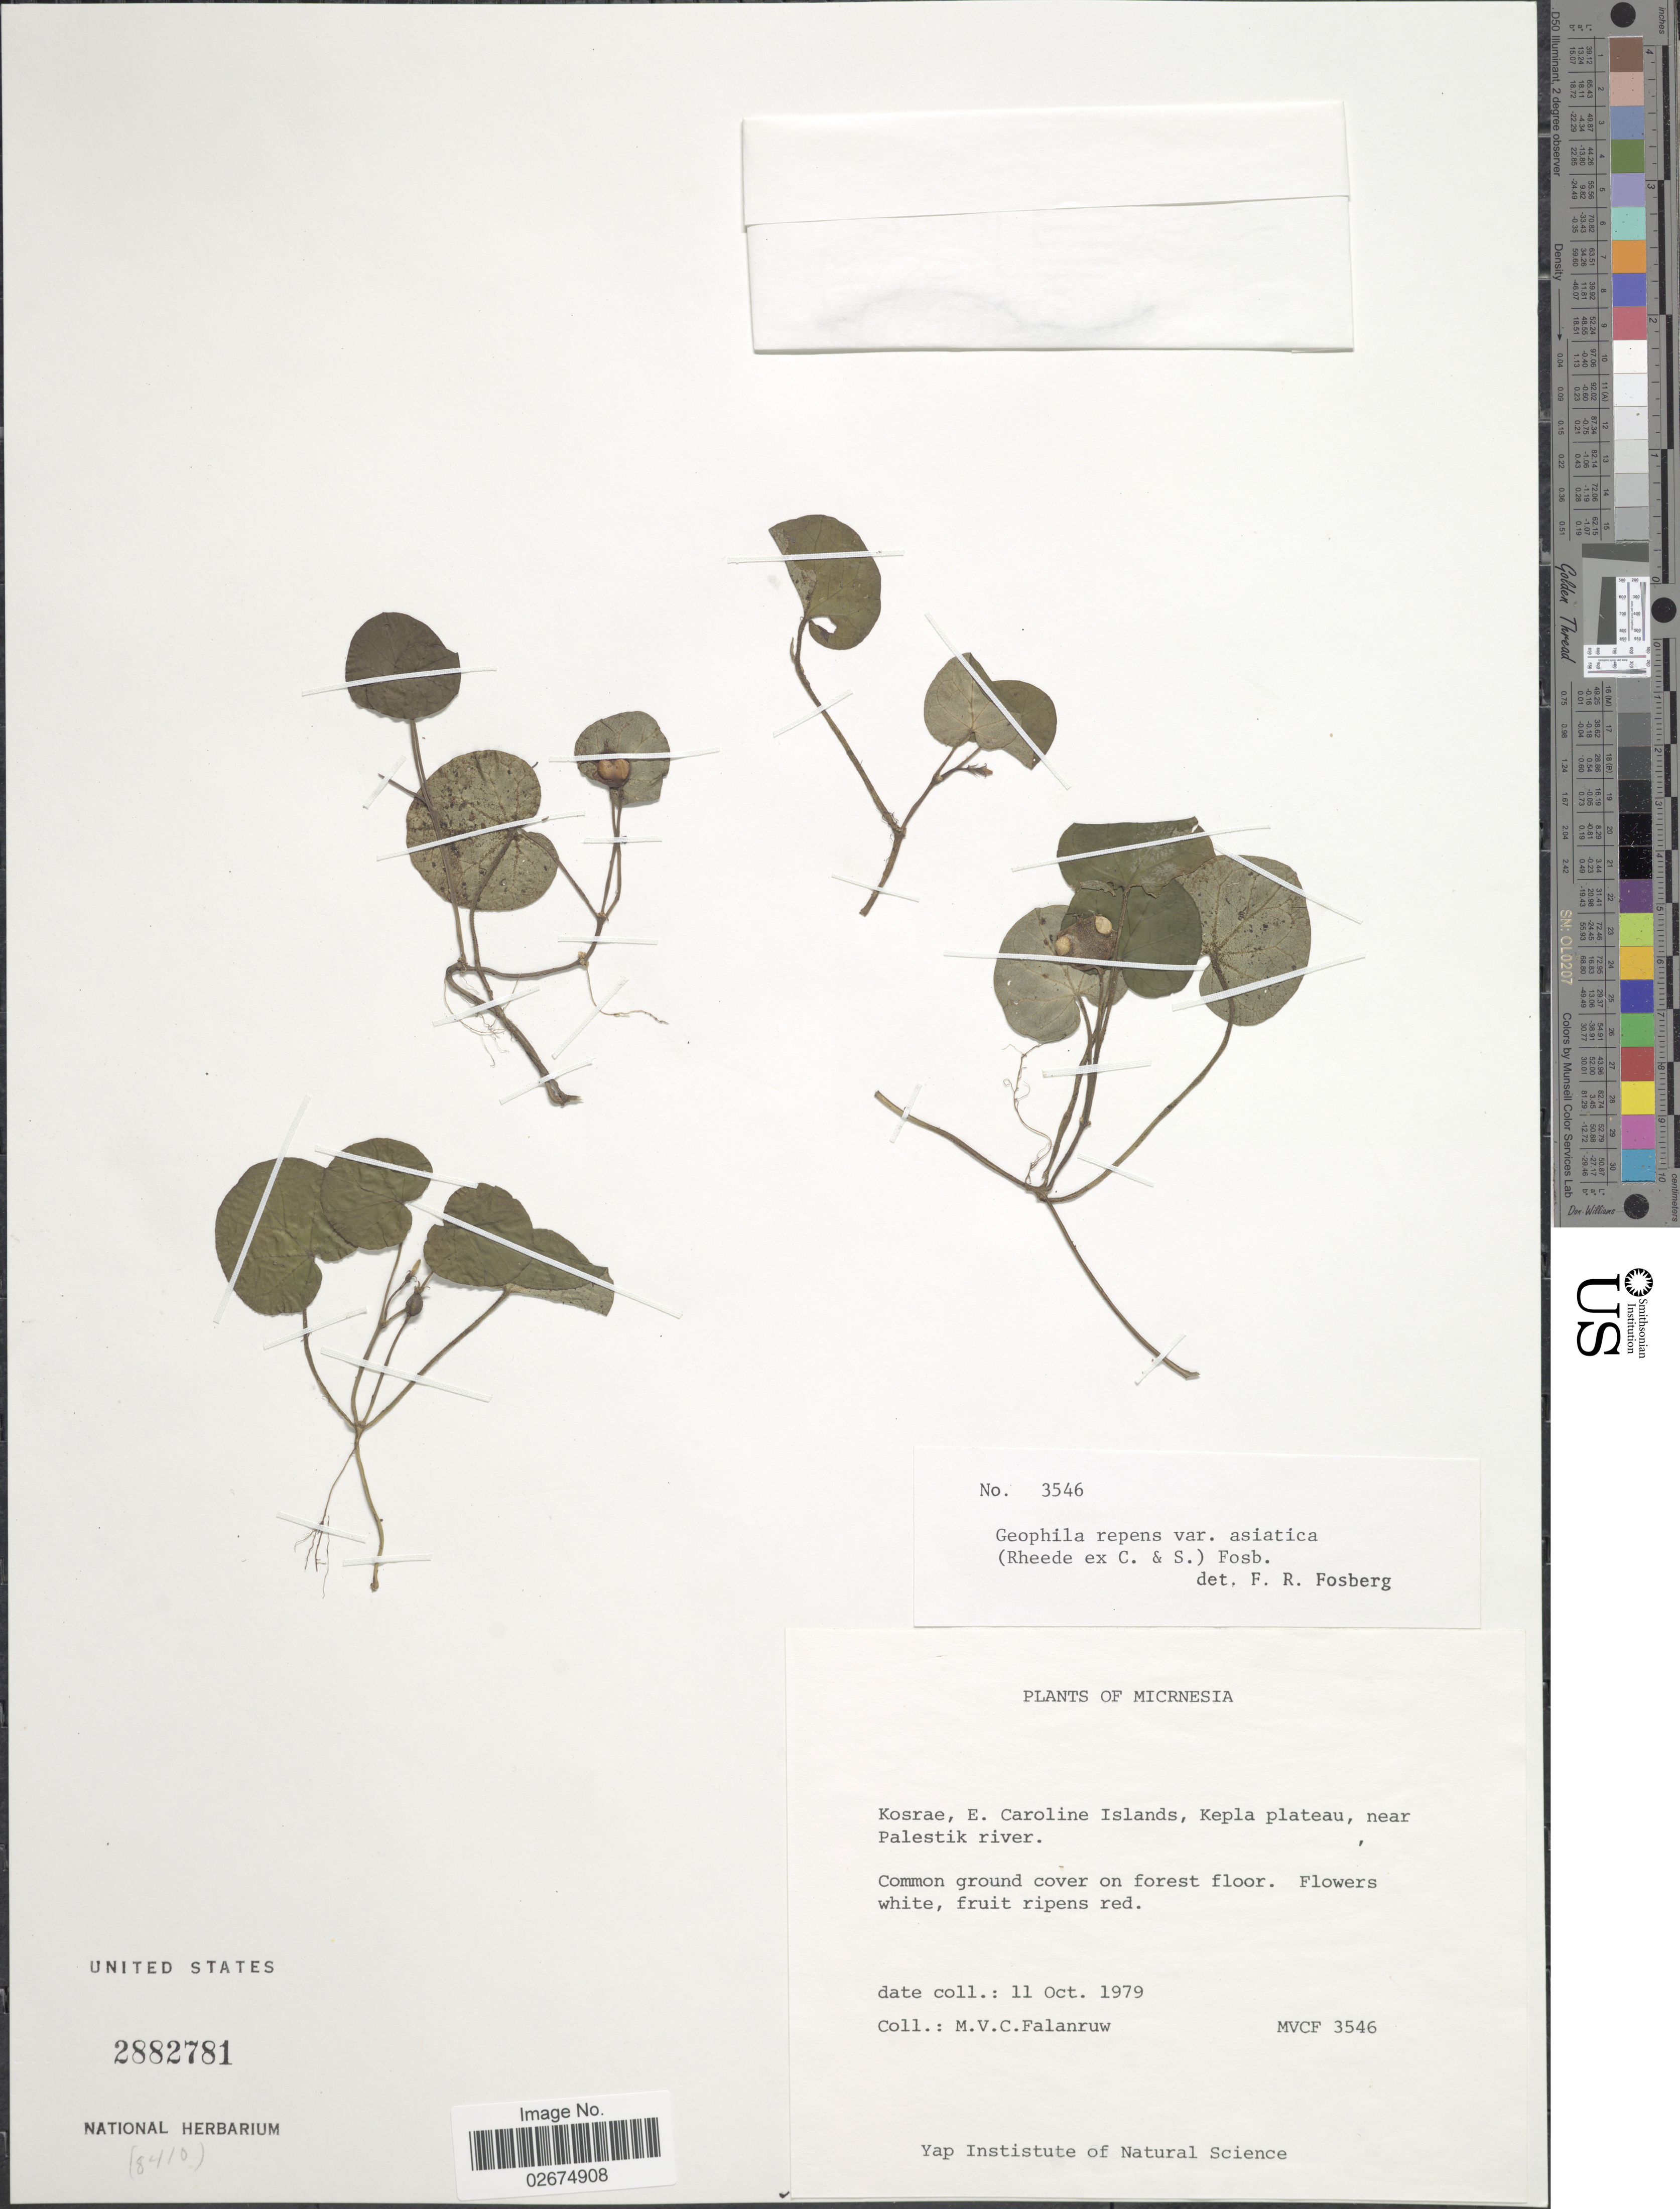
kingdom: Plantae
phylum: Tracheophyta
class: Magnoliopsida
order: Gentianales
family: Rubiaceae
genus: Geophila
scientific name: Geophila repens var. asiatica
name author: (Cham. & Schltdl.) Fosberg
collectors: M. V. Falanruw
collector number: MVFC 3546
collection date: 1979-10-11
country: Micronesia, Federated States of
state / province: Kosrae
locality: E. Caroline Islands, Kepla plateau, near Palestik River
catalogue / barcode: US 2882781